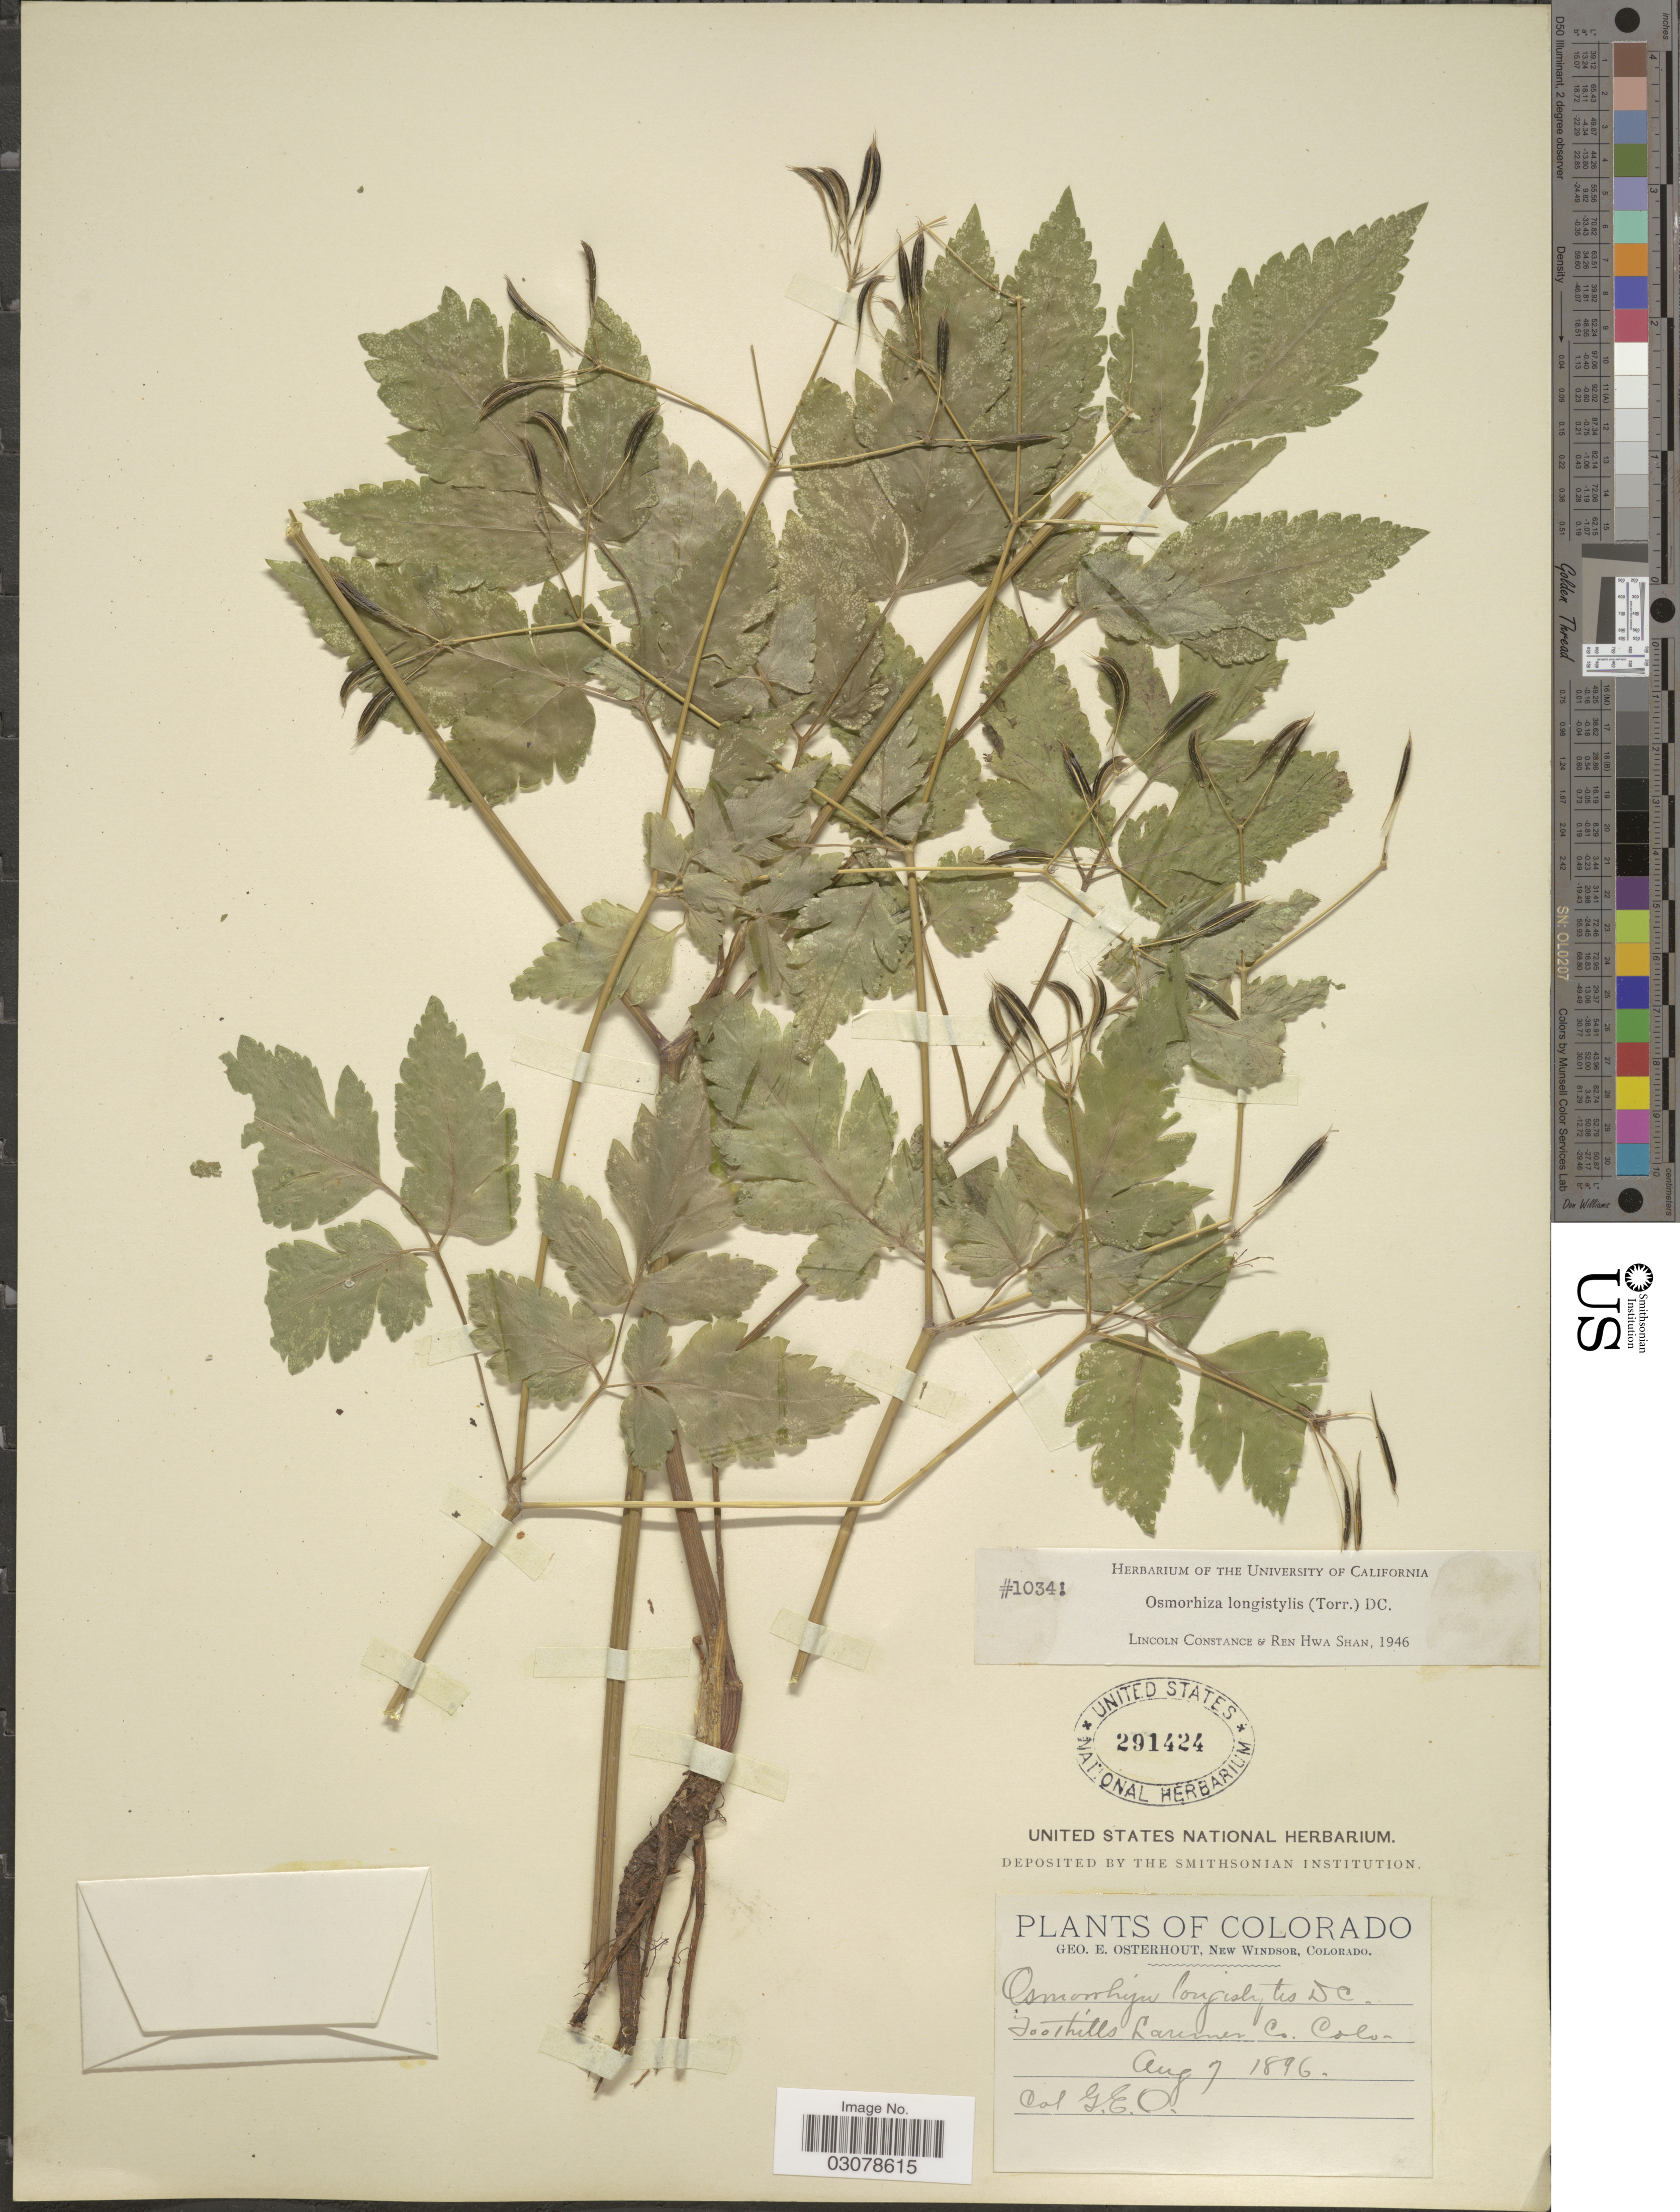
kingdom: Plantae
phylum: Tracheophyta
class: Magnoliopsida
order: Apiales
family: Apiaceae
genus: Osmorhiza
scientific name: Osmorhiza longistylis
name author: (Torr.) DC.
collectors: G. Osterhout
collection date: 1896-08-07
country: United States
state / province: Colorado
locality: Foothills Larimer Co.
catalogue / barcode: US 291424